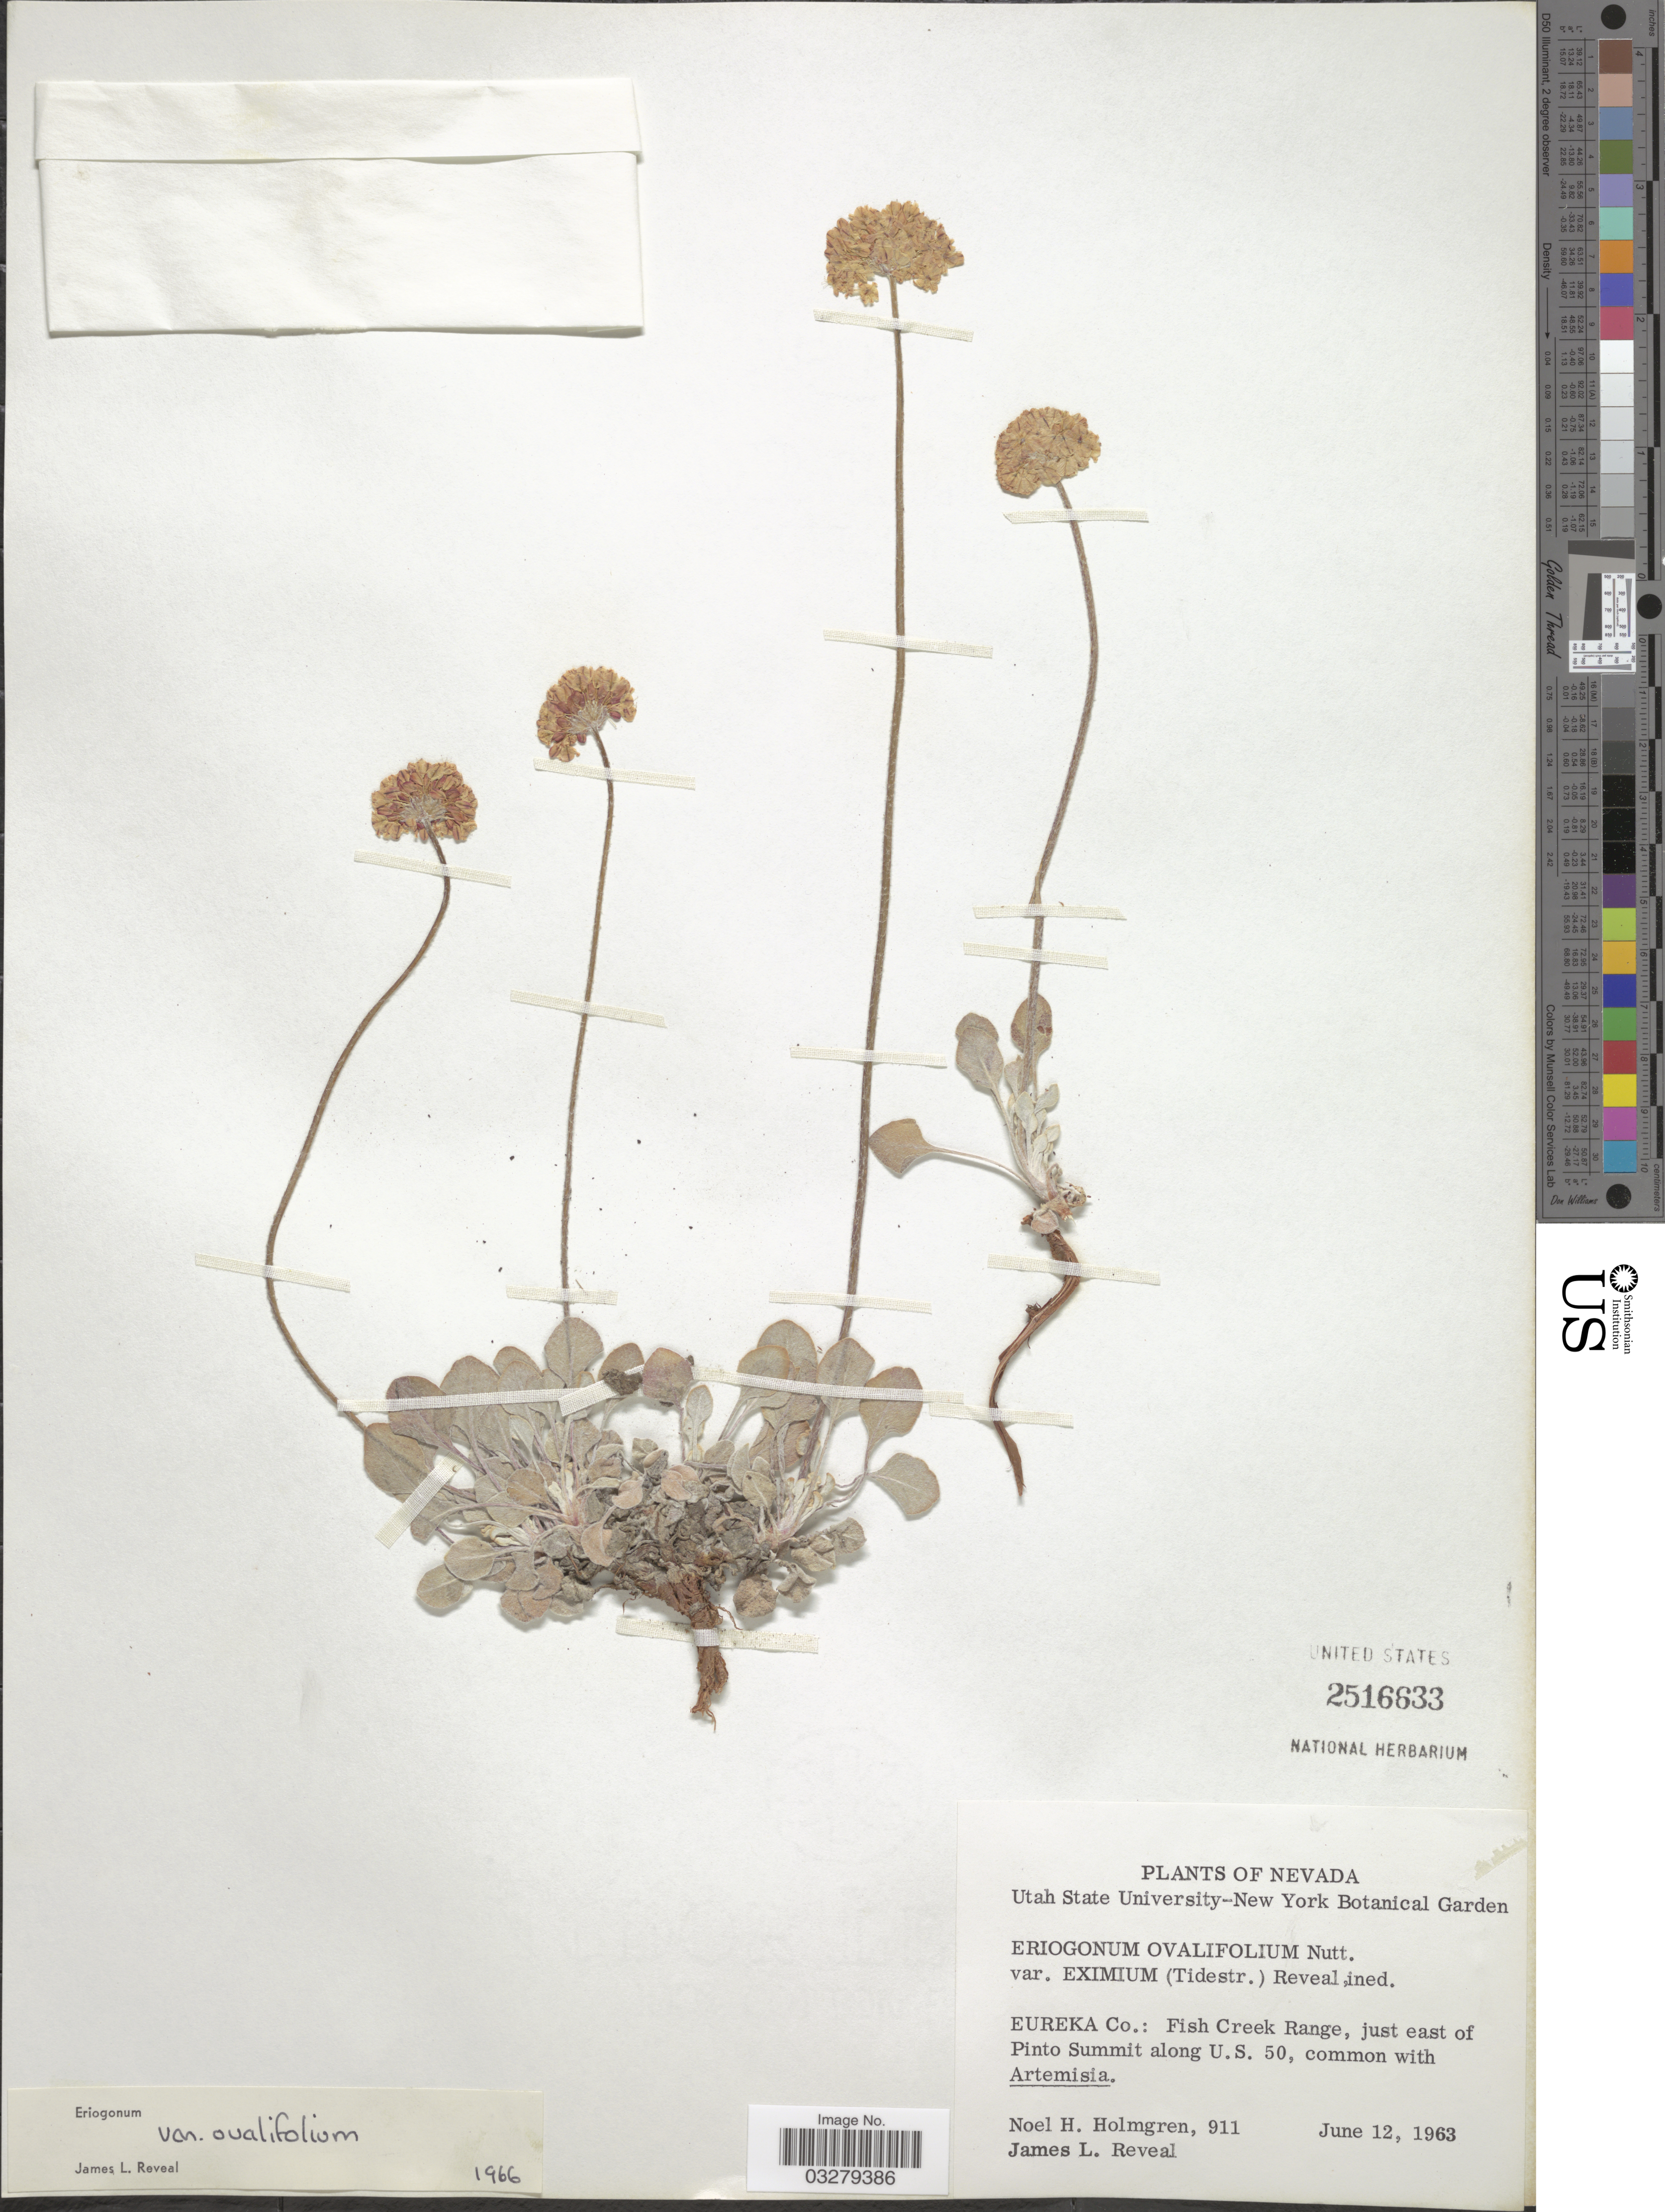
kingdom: Plantae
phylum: Tracheophyta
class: Magnoliopsida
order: Caryophyllales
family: Polygonaceae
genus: Eriogonum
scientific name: Eriogonum ovalifolium var. eximium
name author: (Tidestr.) J.T. Howell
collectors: N. H. Holmgren & J. L. Reveal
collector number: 911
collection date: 1963-06-12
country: United States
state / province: Nevada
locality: Eureka Co.: Fish Creek Range, just east of Pinto Summit along U.S. 50.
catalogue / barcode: US 2516633